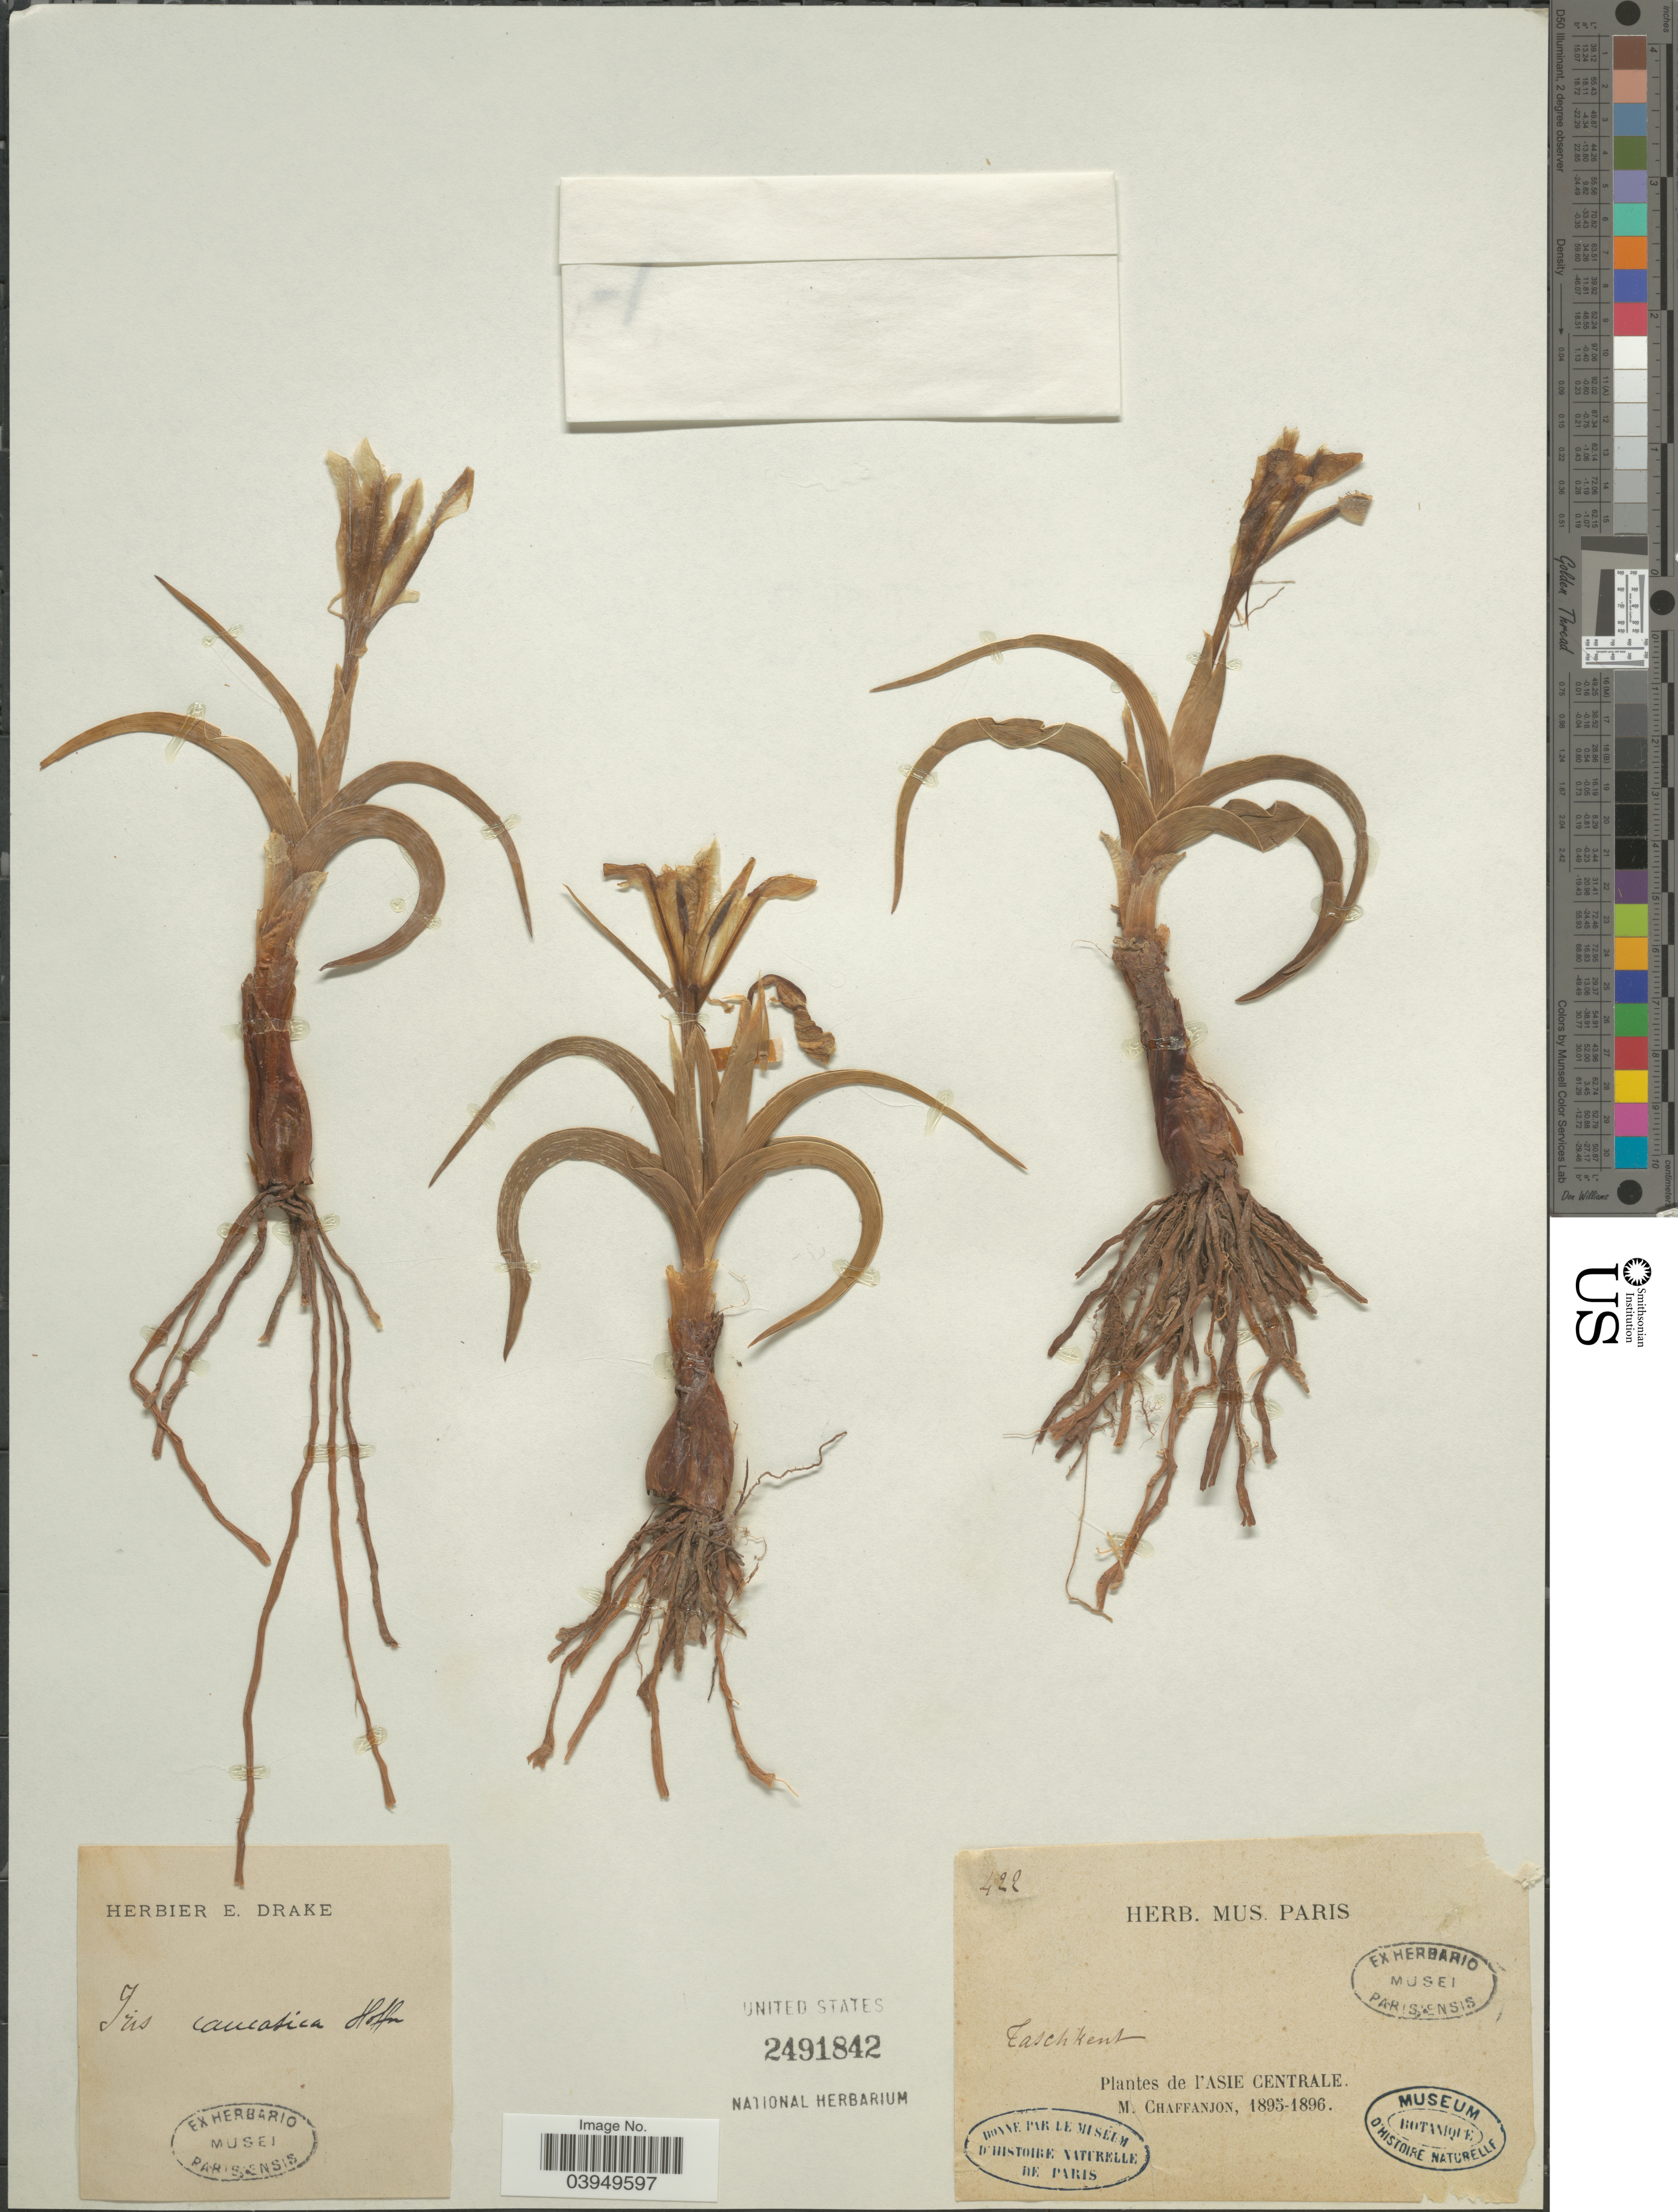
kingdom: Plantae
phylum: Tracheophyta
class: Liliopsida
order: Asparagales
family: Iridaceae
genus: Iris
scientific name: Iris caucasica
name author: Hoffm.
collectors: M. Chaffanjon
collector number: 422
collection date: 1895/1896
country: Uzbekistan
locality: Taschkent. Asie Centrale.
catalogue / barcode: US 2491842